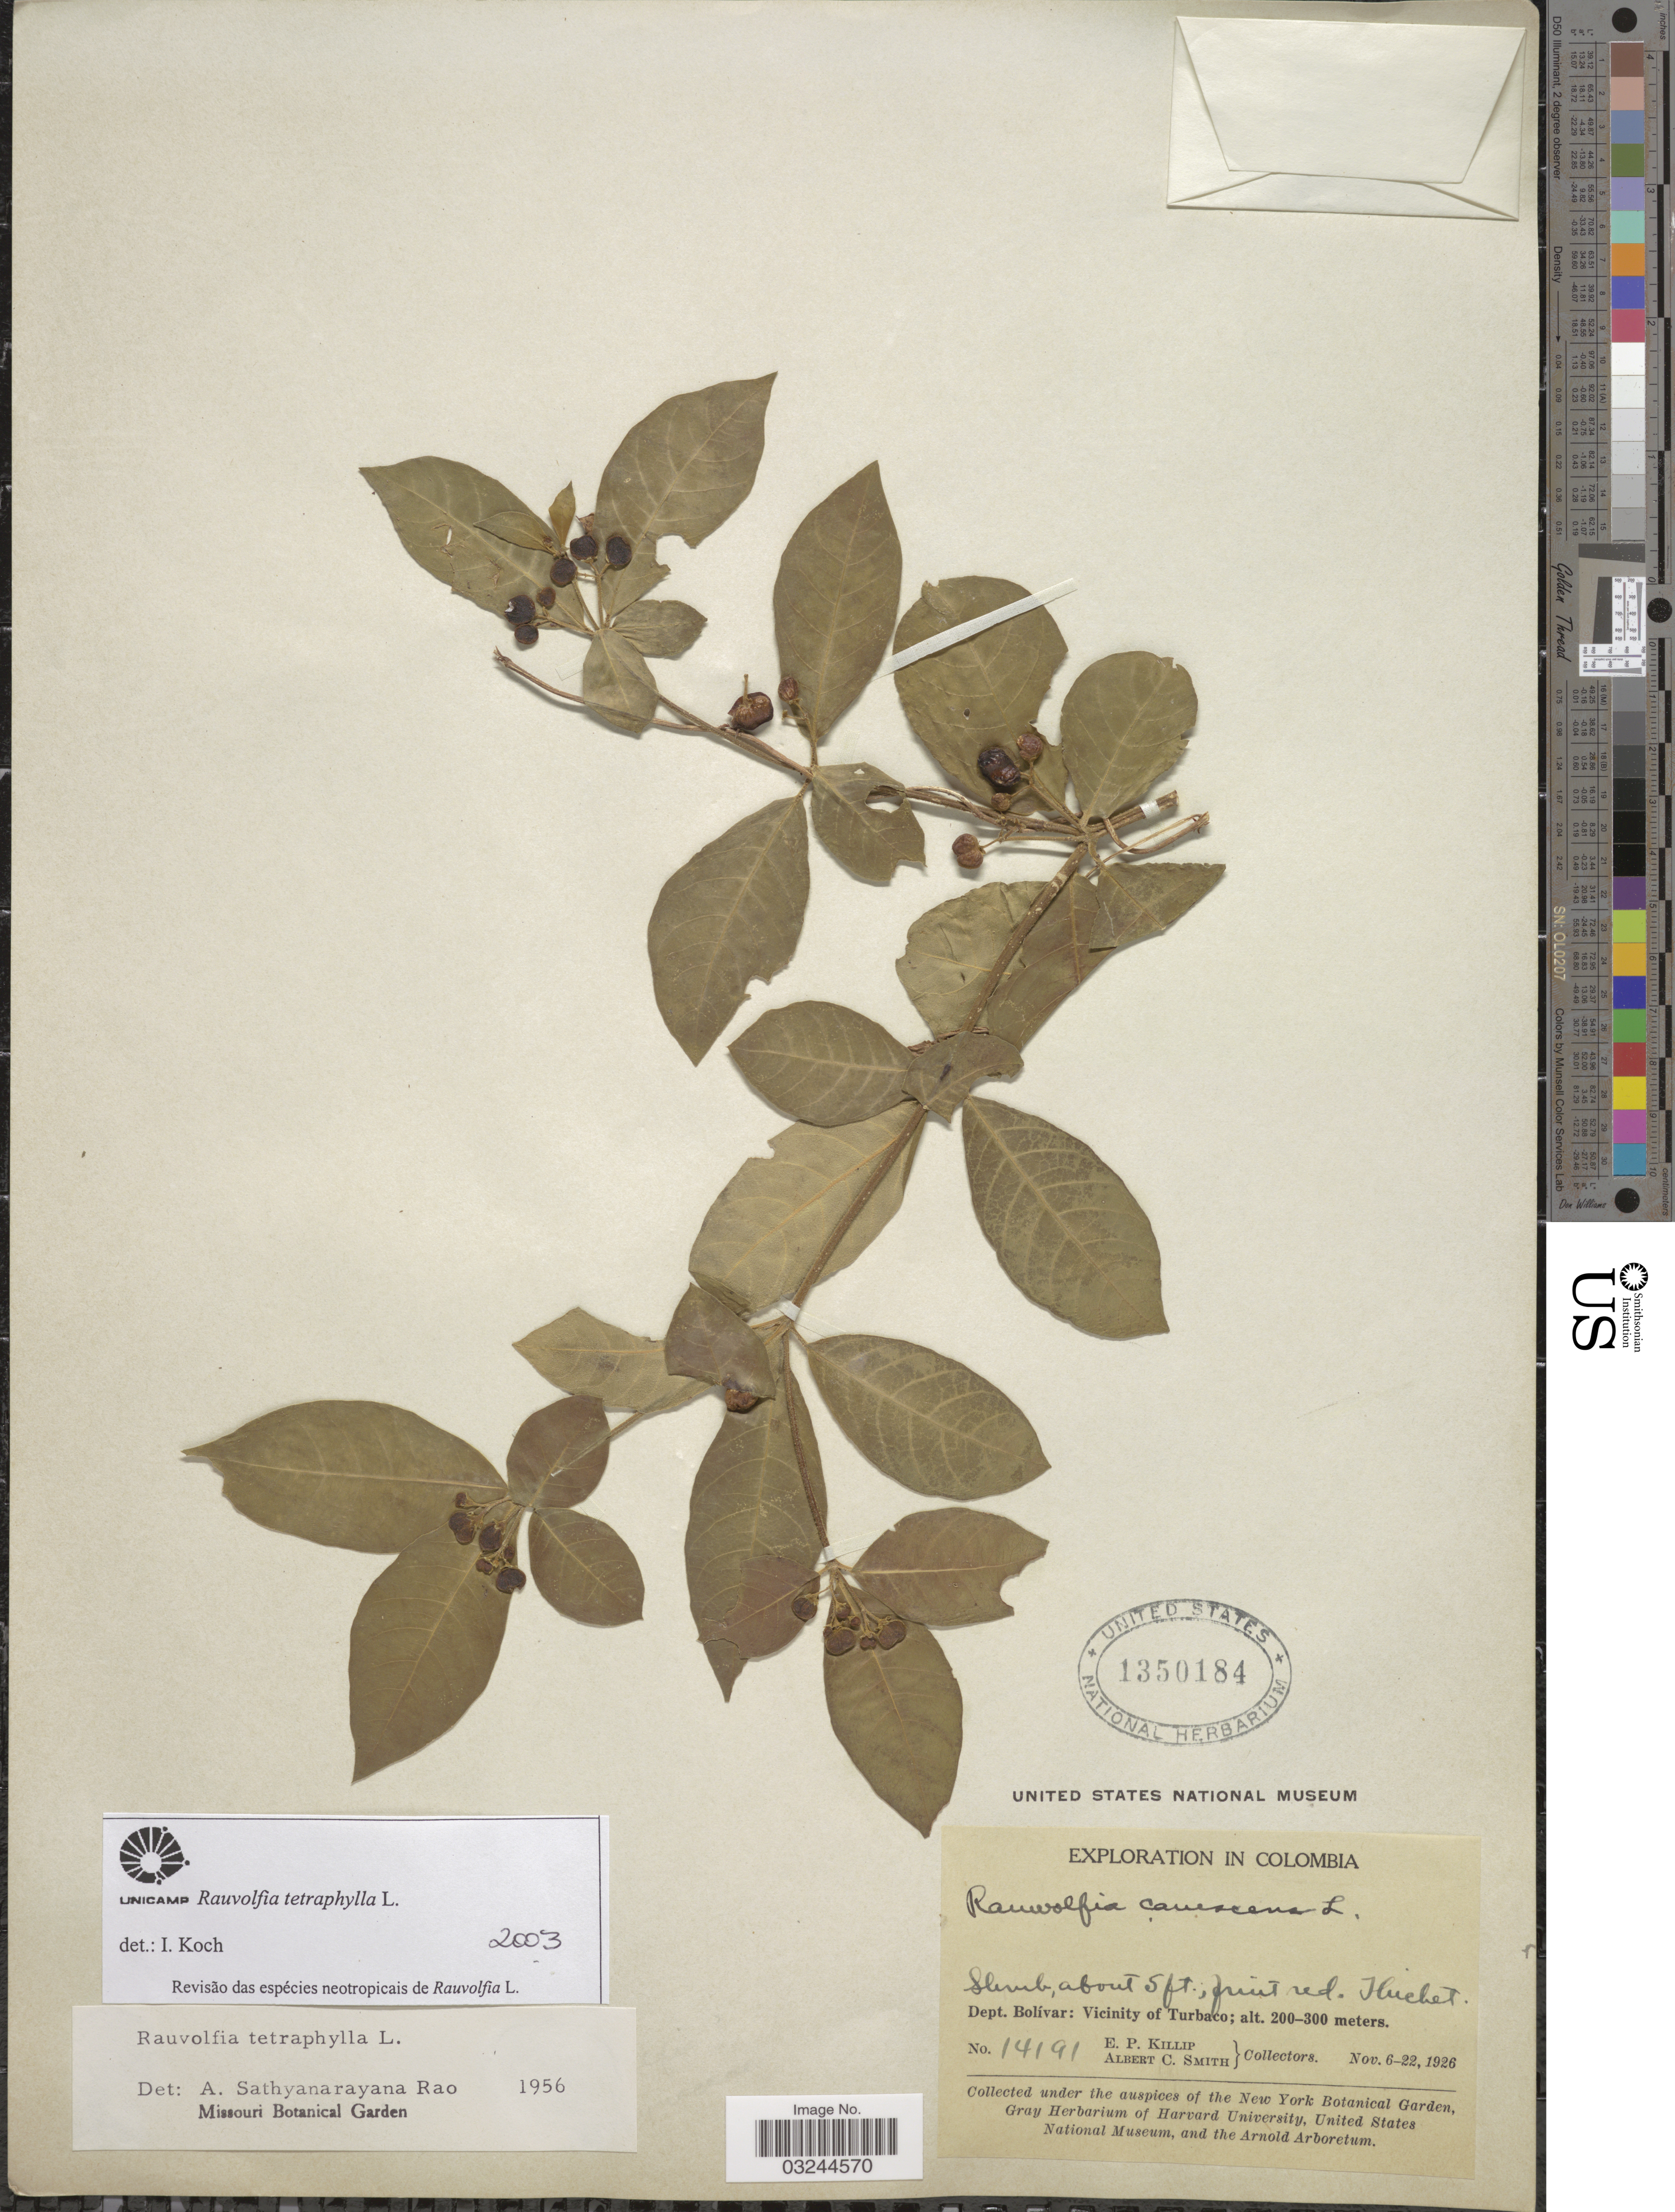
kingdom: Plantae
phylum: Tracheophyta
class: Magnoliopsida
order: Gentianales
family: Apocynaceae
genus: Rauvolfia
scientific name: Rauvolfia tetraphylla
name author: L.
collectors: E. P. Killip & A. C. Smith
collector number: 14191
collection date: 1926-11-06/1926-11-22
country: Colombia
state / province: Bolívar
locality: Dept. Bolívar: Vicinity of Turbaco.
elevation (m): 200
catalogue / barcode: US 1350184